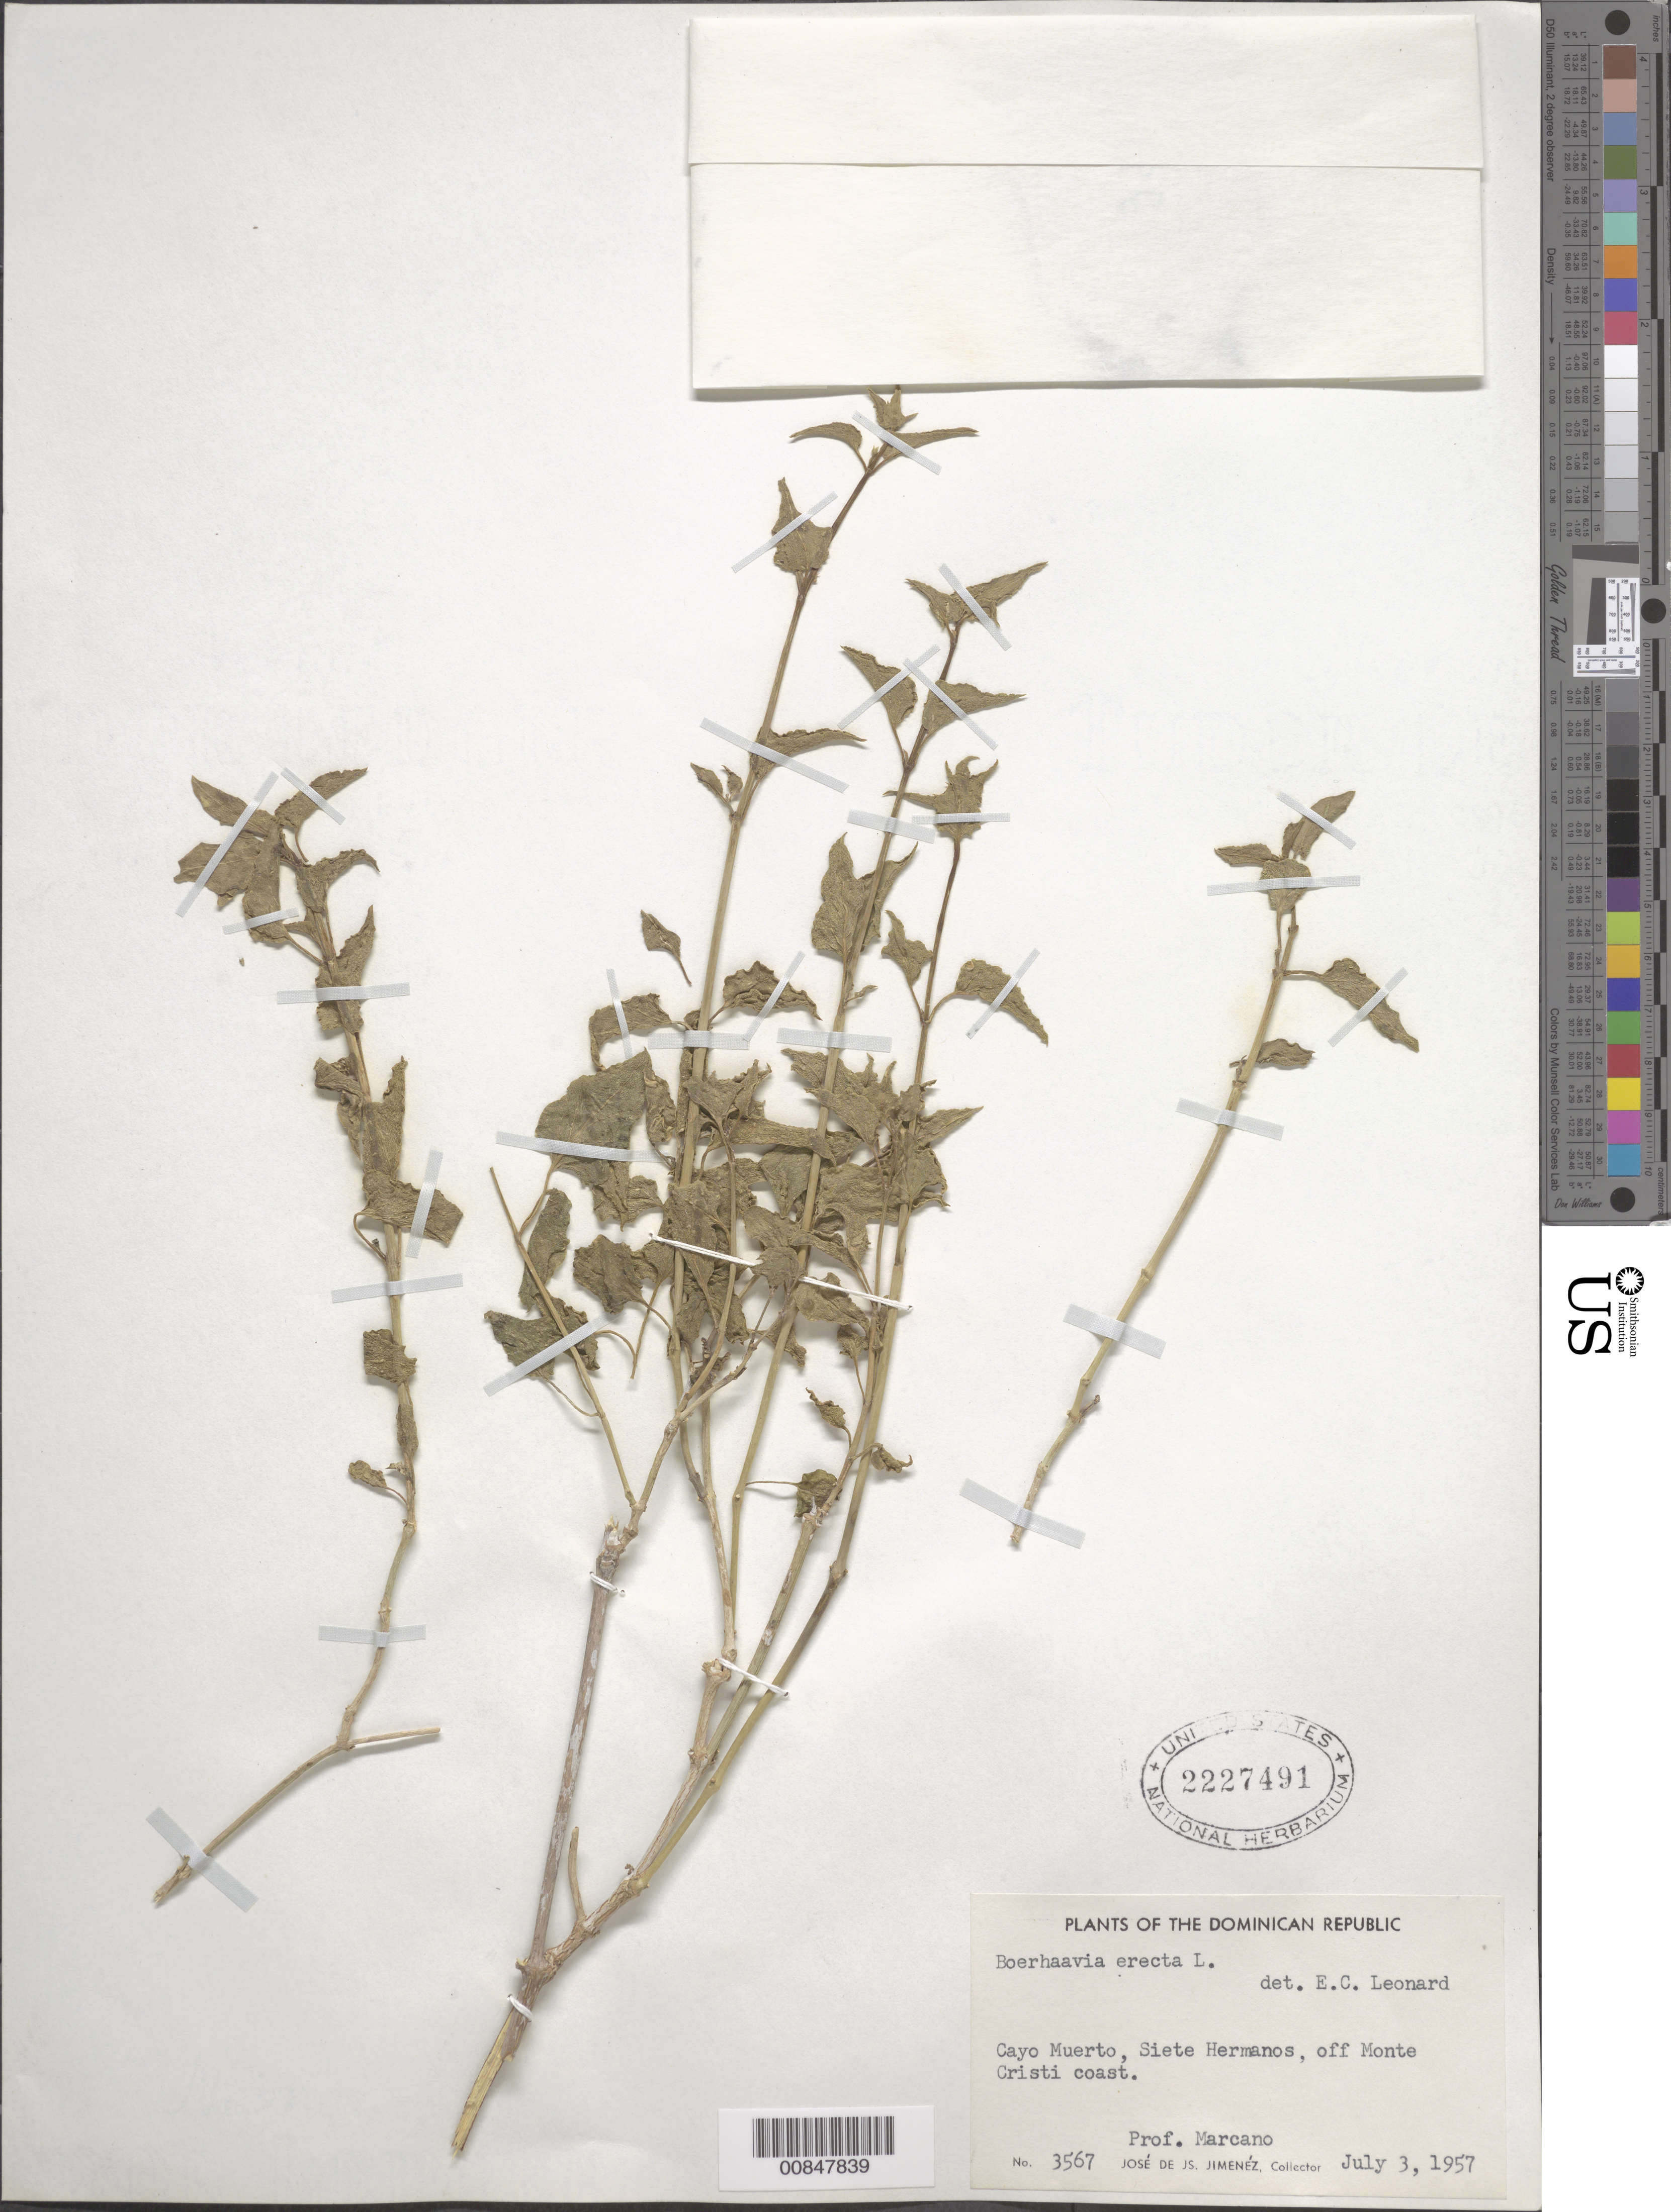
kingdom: Plantae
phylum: Tracheophyta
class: Magnoliopsida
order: Caryophyllales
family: Nyctaginaceae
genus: Boerhavia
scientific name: Boerhavia erecta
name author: L.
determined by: Leonard, Emery C., (US)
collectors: J. J. Jiménez Almonte & E. J. Marcano F.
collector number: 3567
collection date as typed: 03 Jul 1957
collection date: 1957-07-03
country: Dominican Republic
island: Cayo Siete Hermanos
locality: Cayo Muerto, Siete Hermanos, off Monte Cristi coast.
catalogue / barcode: US 2227491